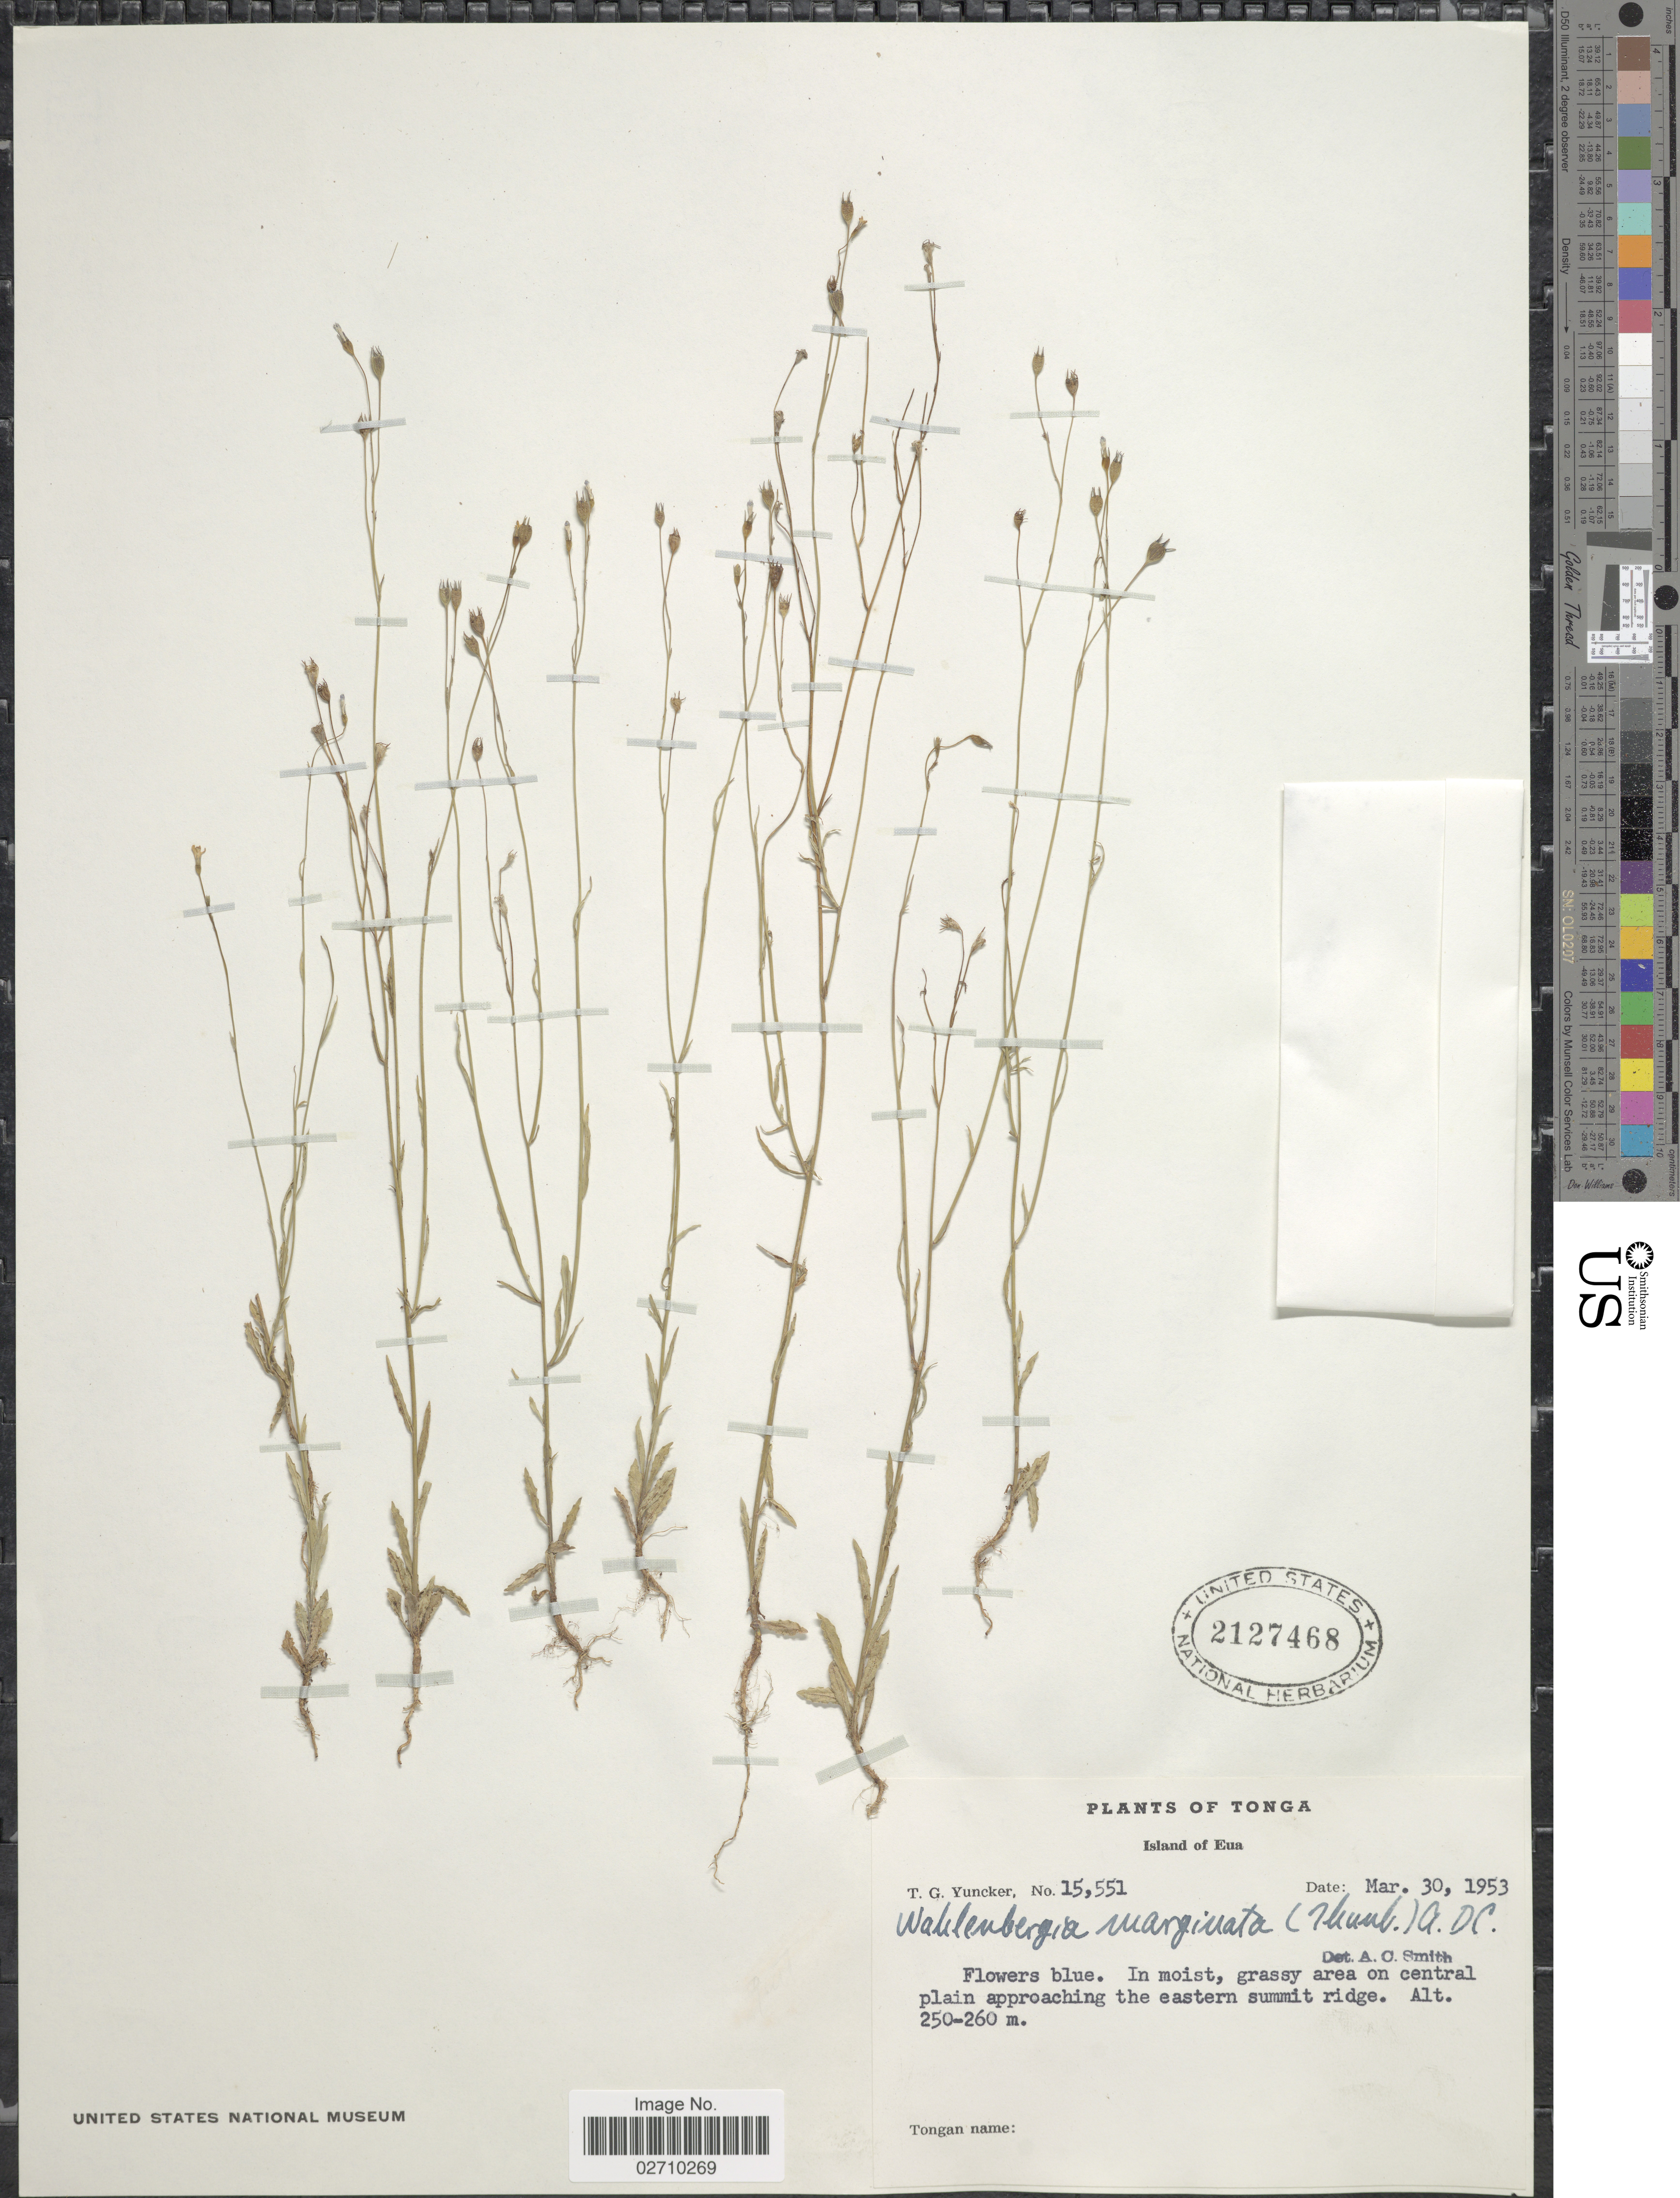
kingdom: Plantae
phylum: Tracheophyta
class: Magnoliopsida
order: Asterales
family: Campanulaceae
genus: Wahlenbergia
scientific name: Wahlenbergia marginata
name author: (Thunb.) A. DC.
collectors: T. G. Yuncker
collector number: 15551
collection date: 1953-03-30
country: Tonga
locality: Island of Eua. In moist, grassy area on central plain approaching the eastern summit ridge.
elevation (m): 250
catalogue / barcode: US 2127468